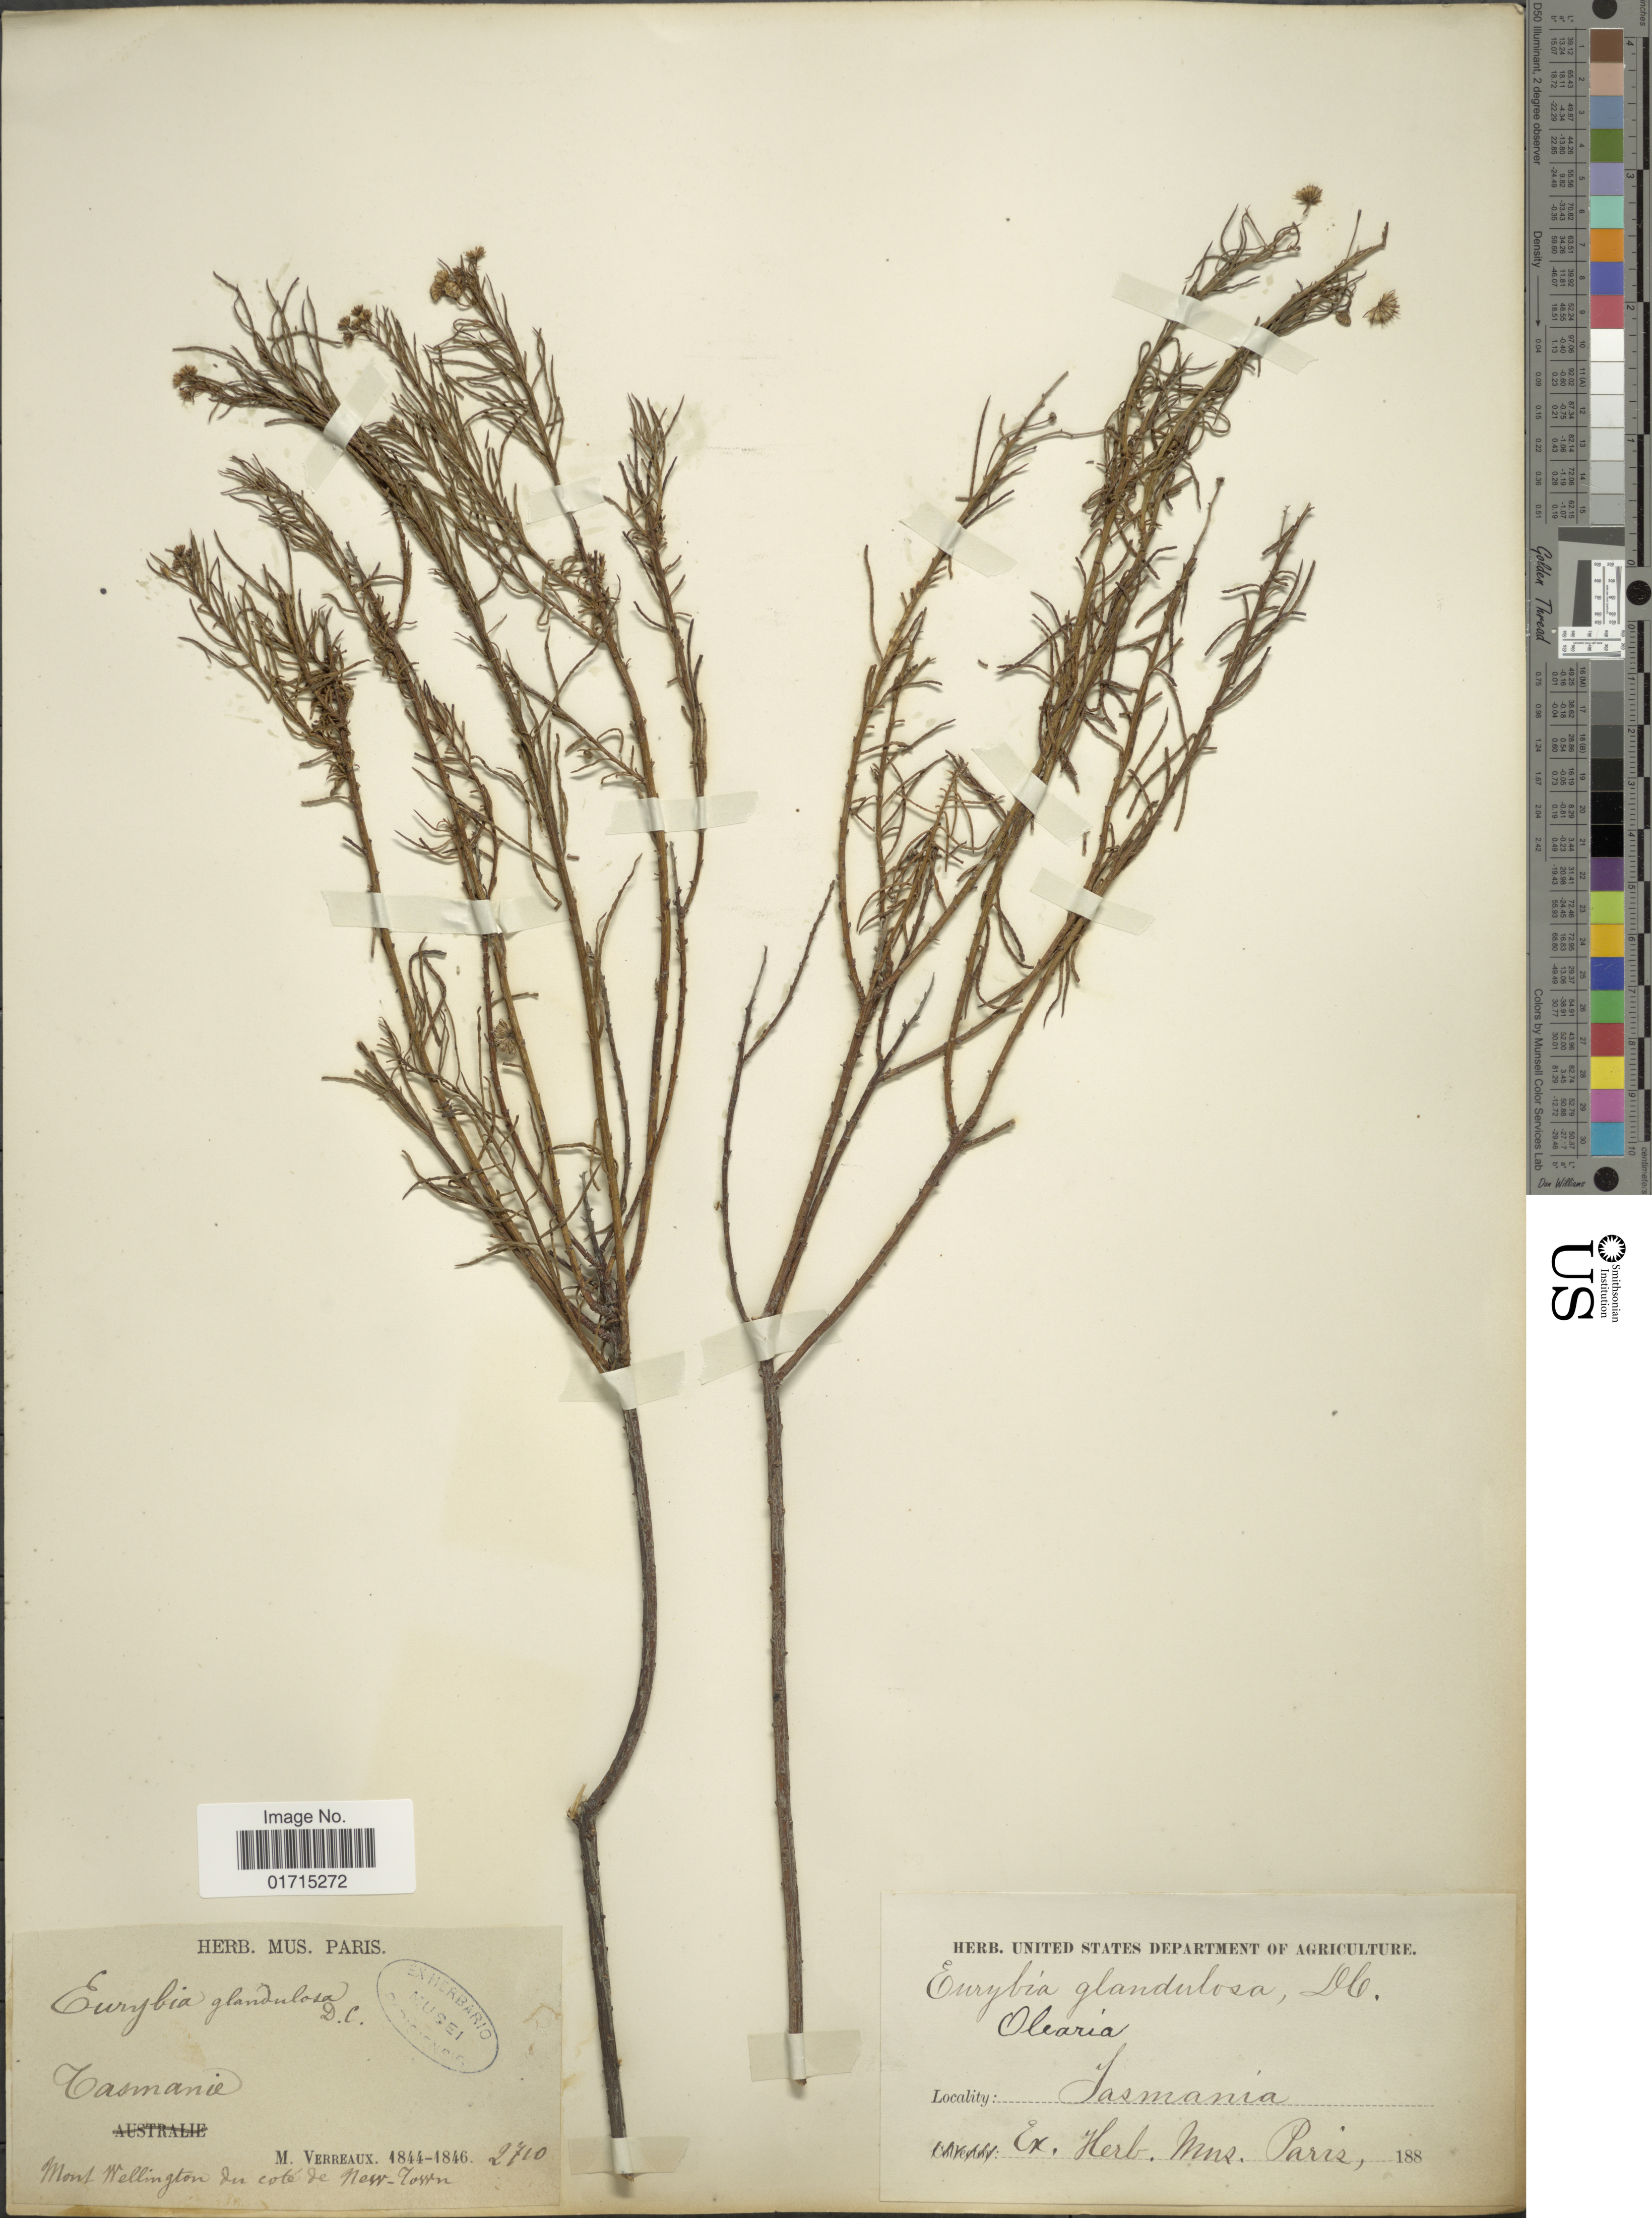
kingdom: Plantae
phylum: Tracheophyta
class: Magnoliopsida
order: Asterales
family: Asteraceae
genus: Olearia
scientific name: Olearia glandulosa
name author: (Labill.) Benth.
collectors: M. Verreaux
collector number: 2710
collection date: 1844/1846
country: Australia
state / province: Tasmania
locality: Mont Wellington du cote de New-Town